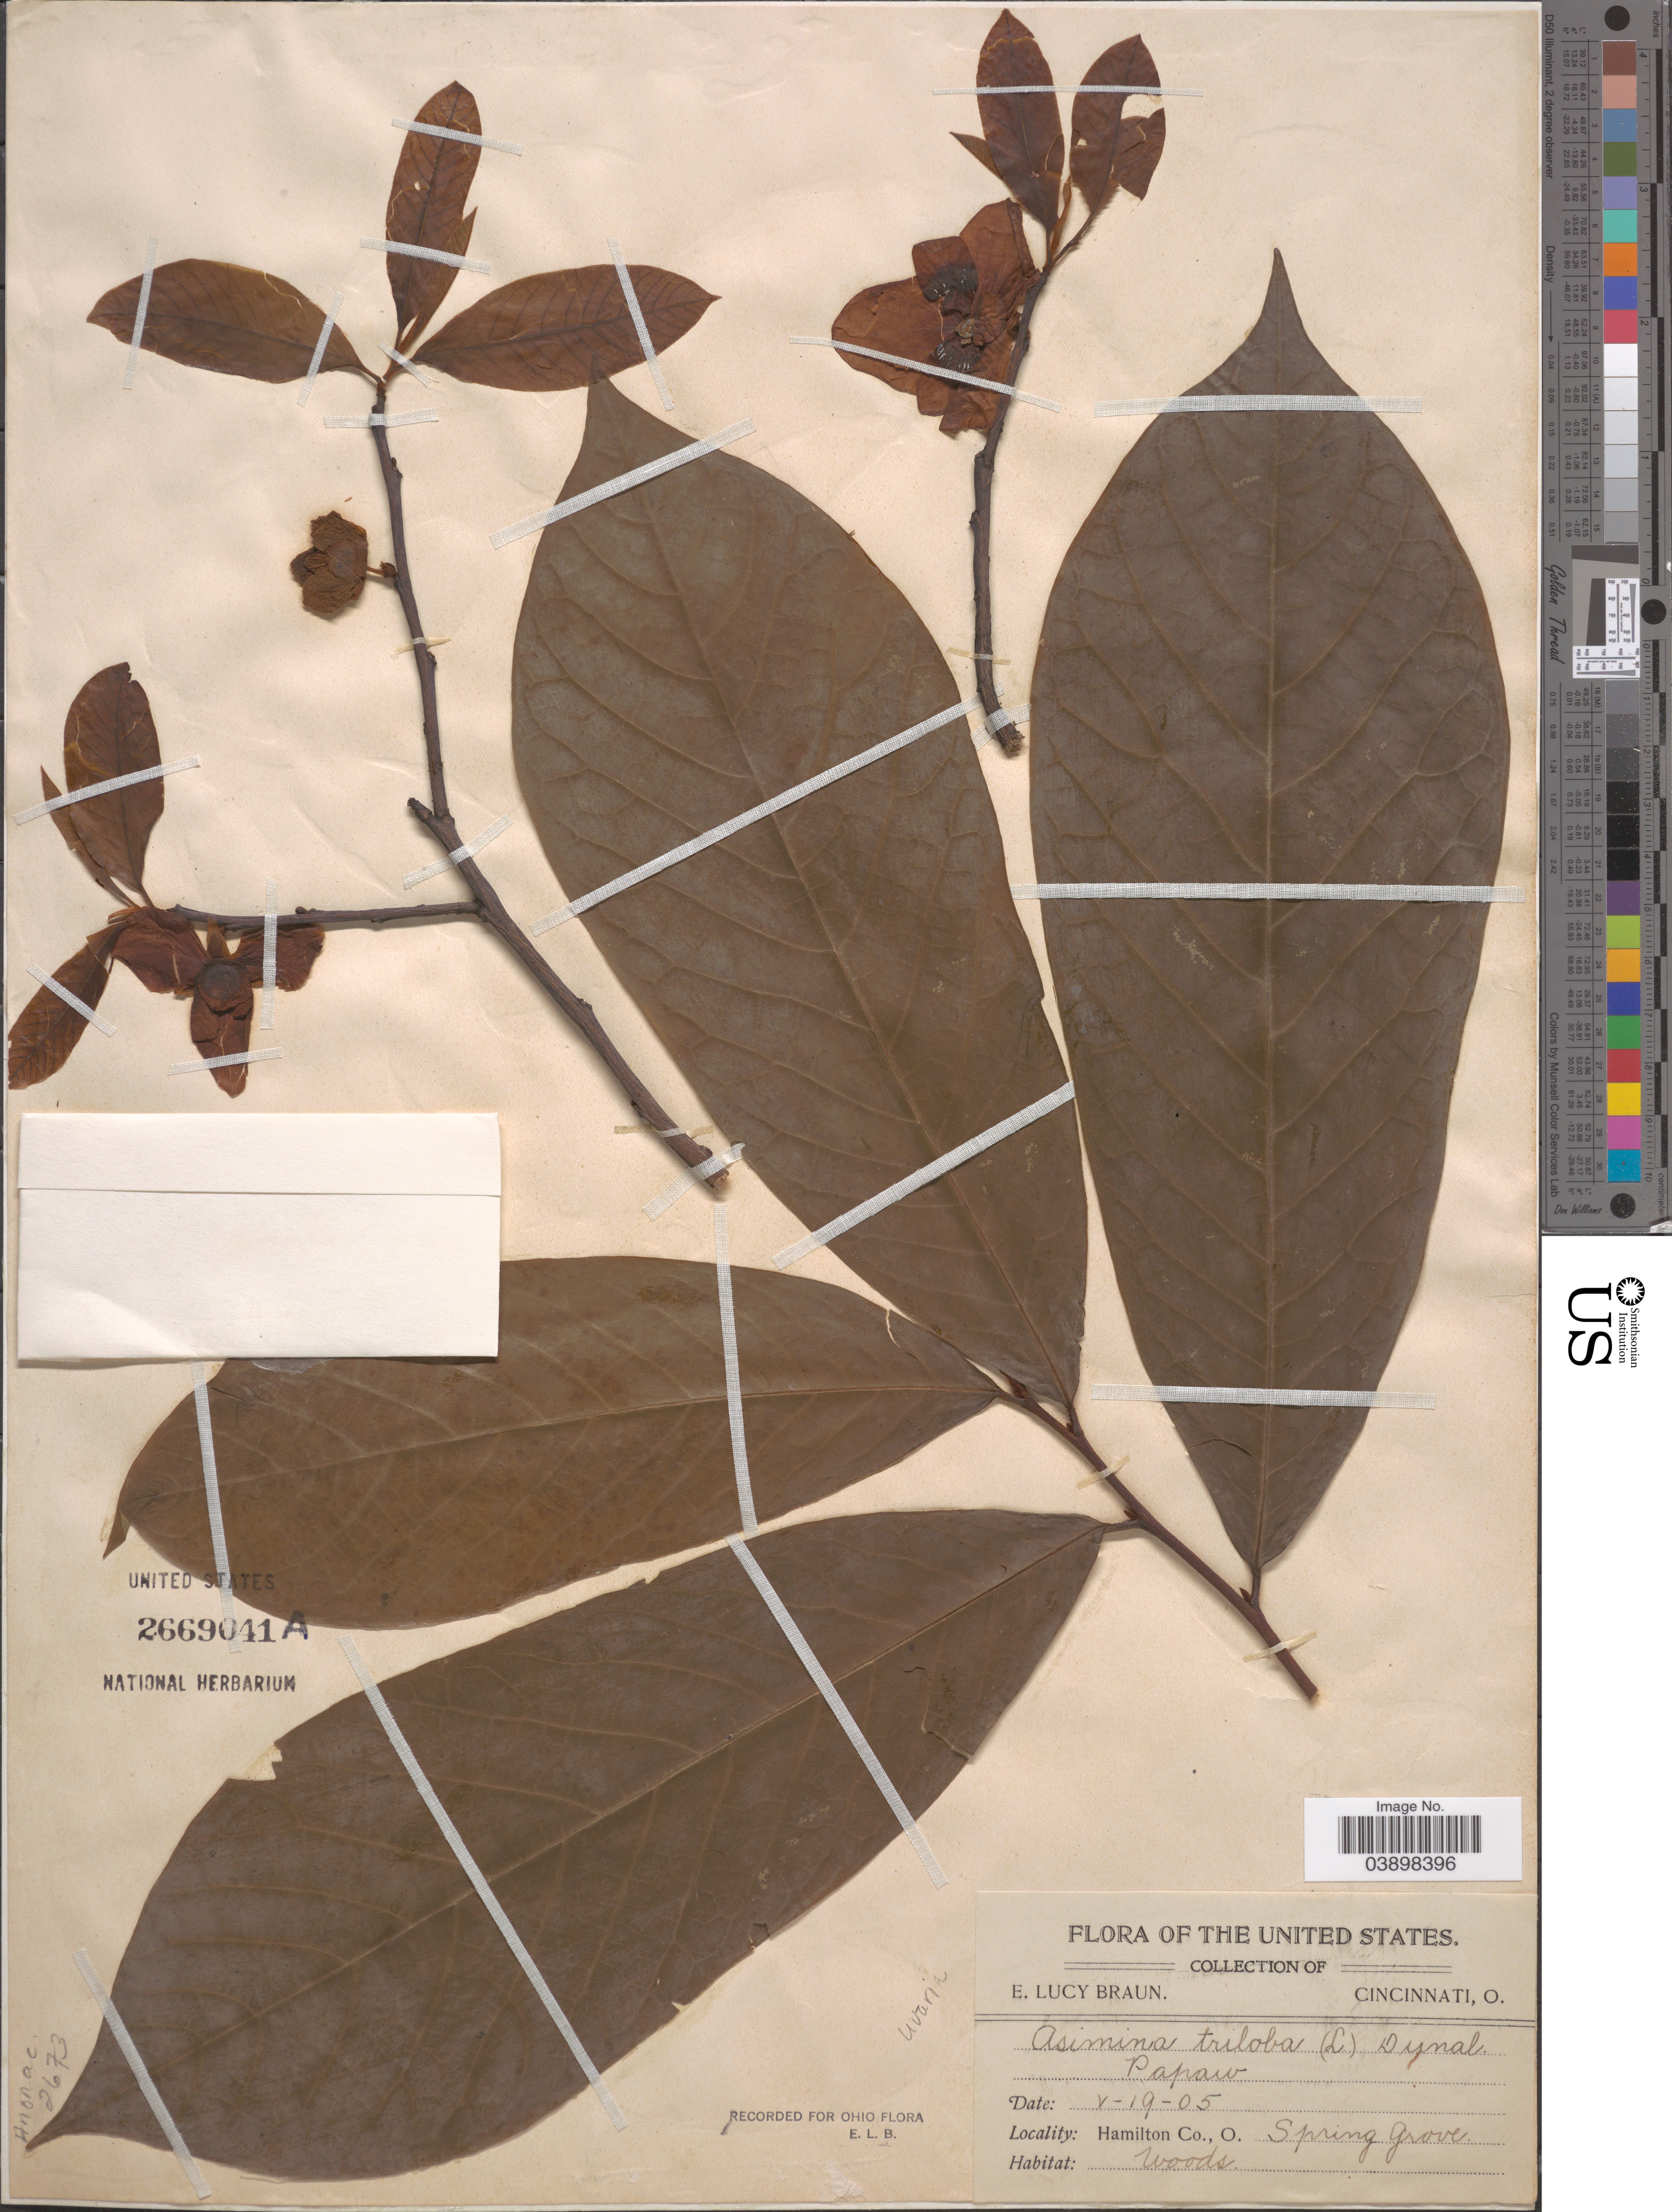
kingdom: Plantae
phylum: Tracheophyta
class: Magnoliopsida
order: Magnoliales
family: Annonaceae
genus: Asimina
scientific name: Asimina triloba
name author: (L.) Dunal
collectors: E. L. Braun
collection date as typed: Transcribed d/m/y: 19/5/5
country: United States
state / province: Ohio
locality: Hamilton Co., Spring Grove.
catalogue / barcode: US 2669041A